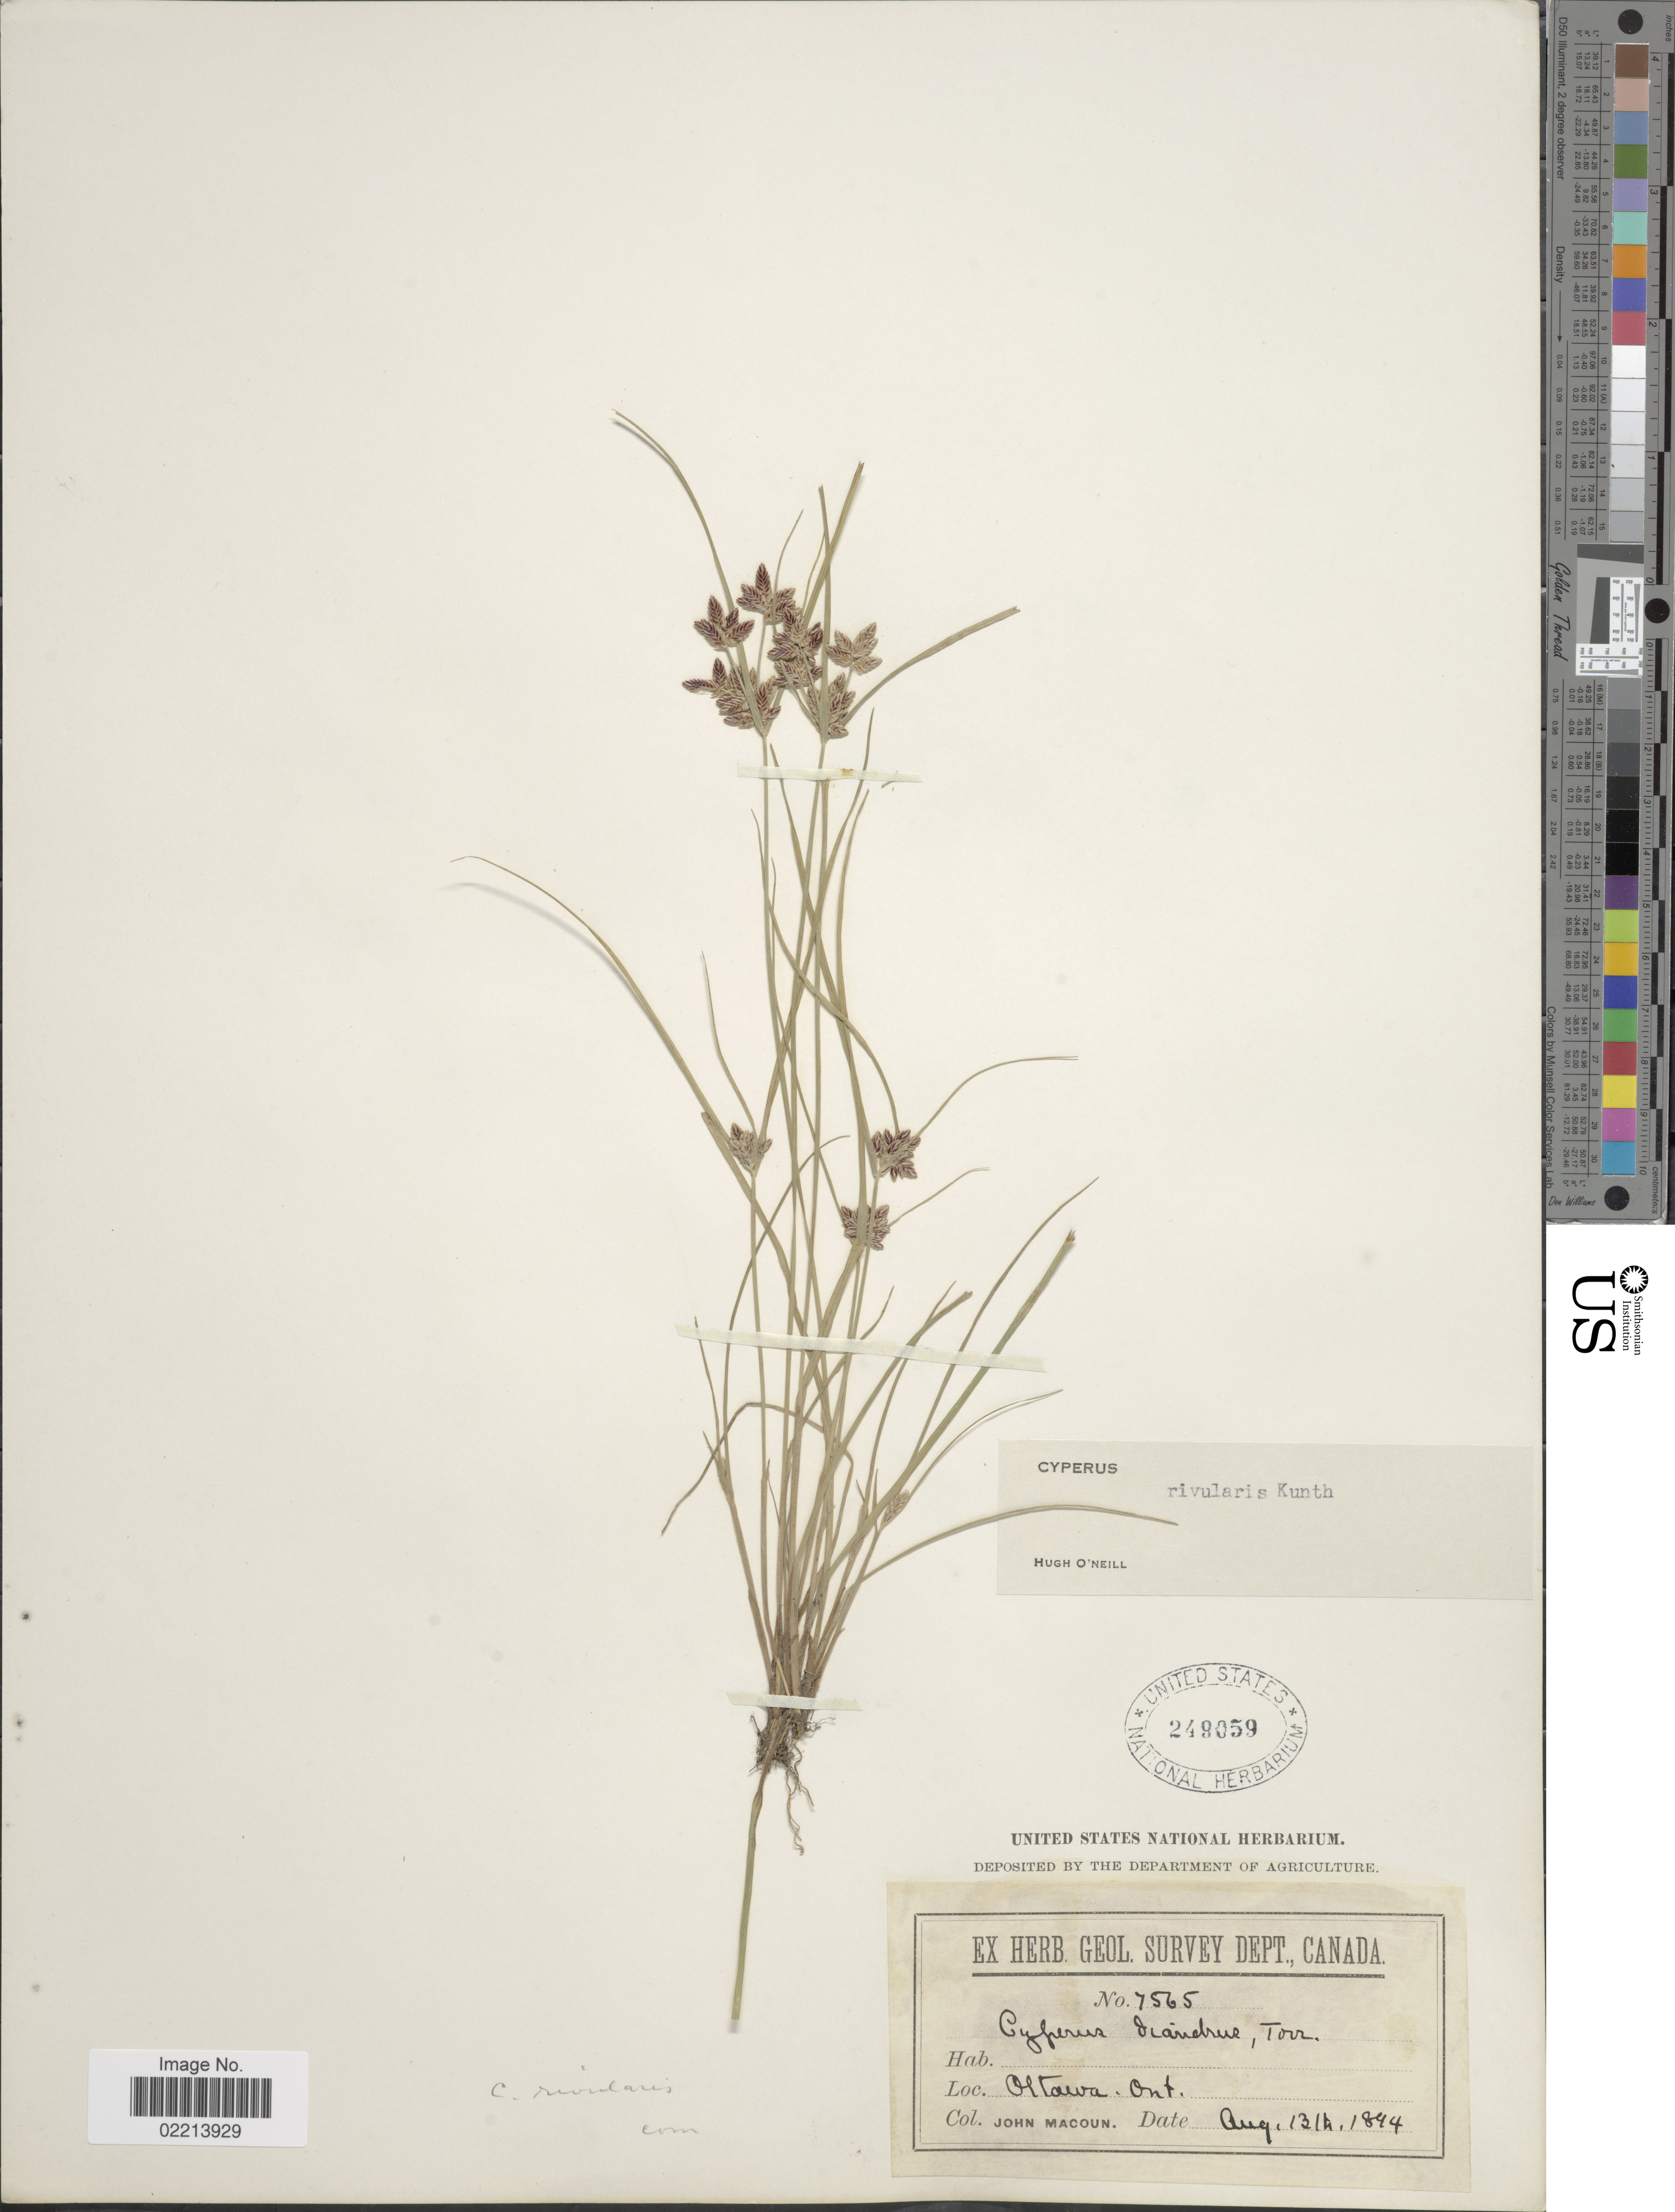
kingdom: Plantae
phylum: Tracheophyta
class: Liliopsida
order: Poales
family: Cyperaceae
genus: Cyperus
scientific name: Cyperus bipartitus Torr.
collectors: J. Macoun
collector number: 7565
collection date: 1894-08-13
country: Canada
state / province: Ontario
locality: Ottawa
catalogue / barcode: US 249059